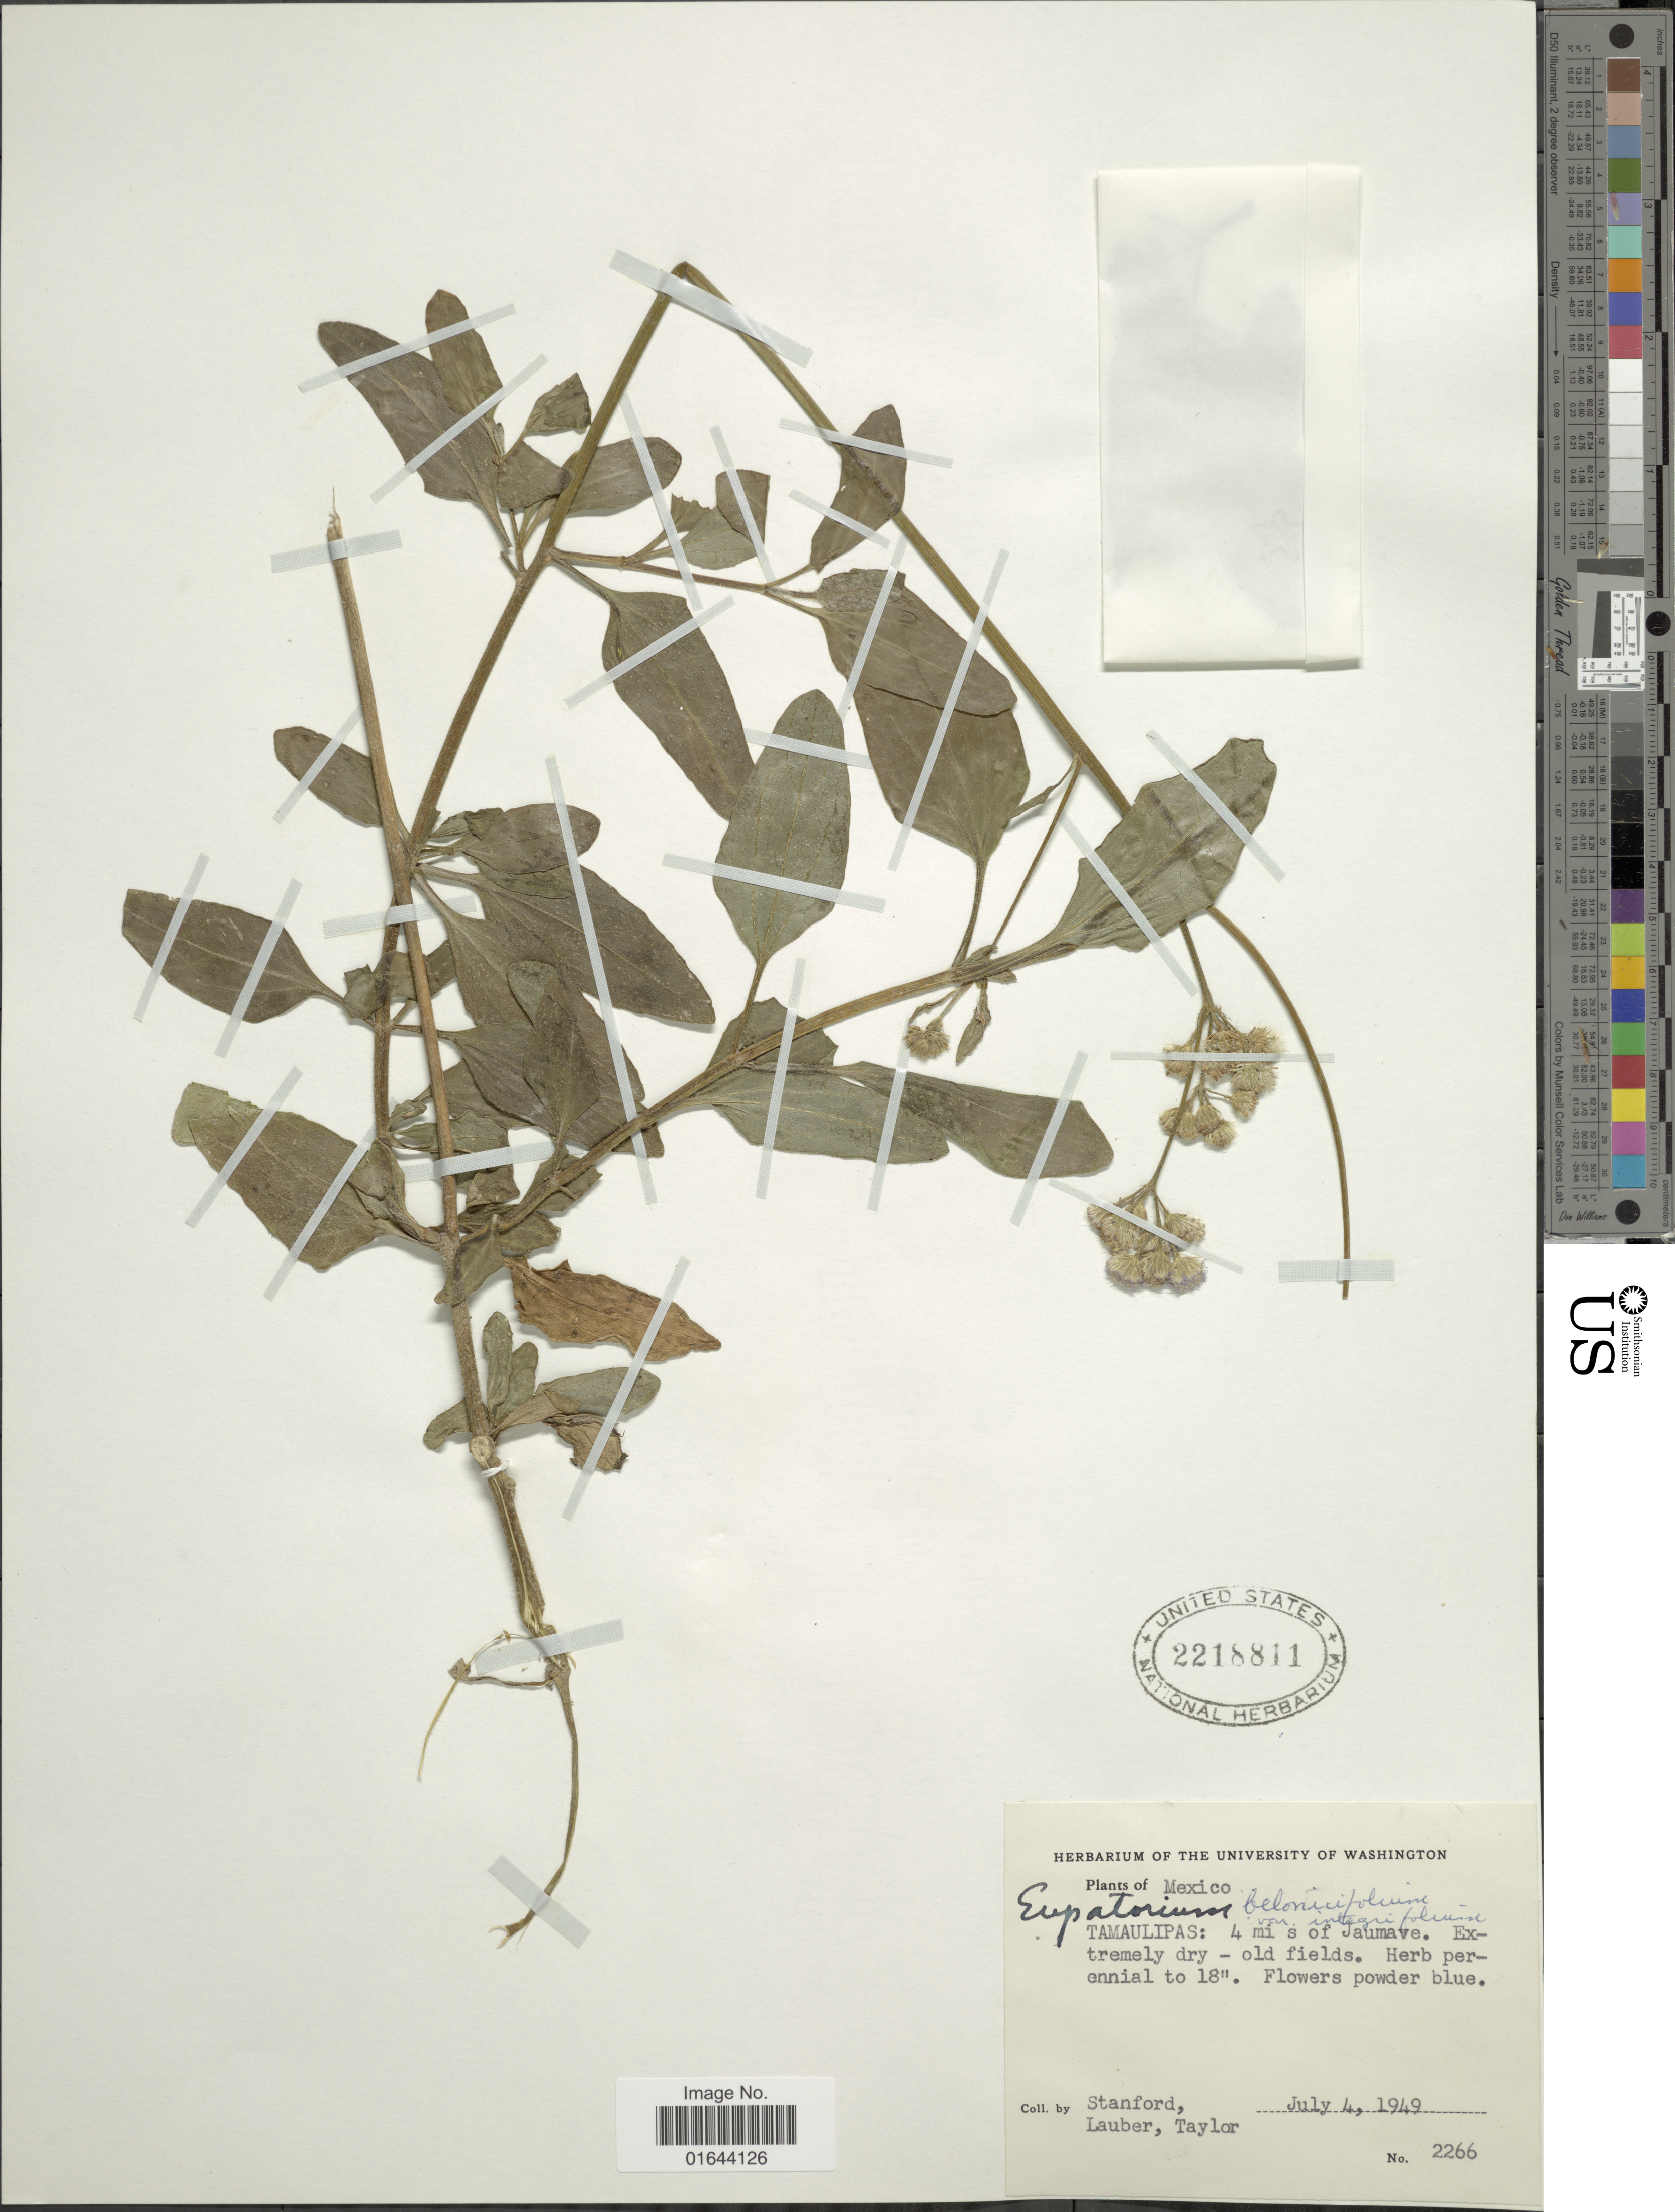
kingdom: Plantae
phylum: Tracheophyta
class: Magnoliopsida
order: Asterales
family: Asteraceae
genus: Conoclinium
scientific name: Conoclinium betonicifolium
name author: (Mill.) R.M. King & H. Rob.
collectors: -. Stanford, Lauber, -- & -- Taylor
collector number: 2266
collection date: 1949-07-04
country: Mexico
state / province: Tamaulipas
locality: Tamaulipas: 4 mi s of Jaumave.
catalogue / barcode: US 2218811